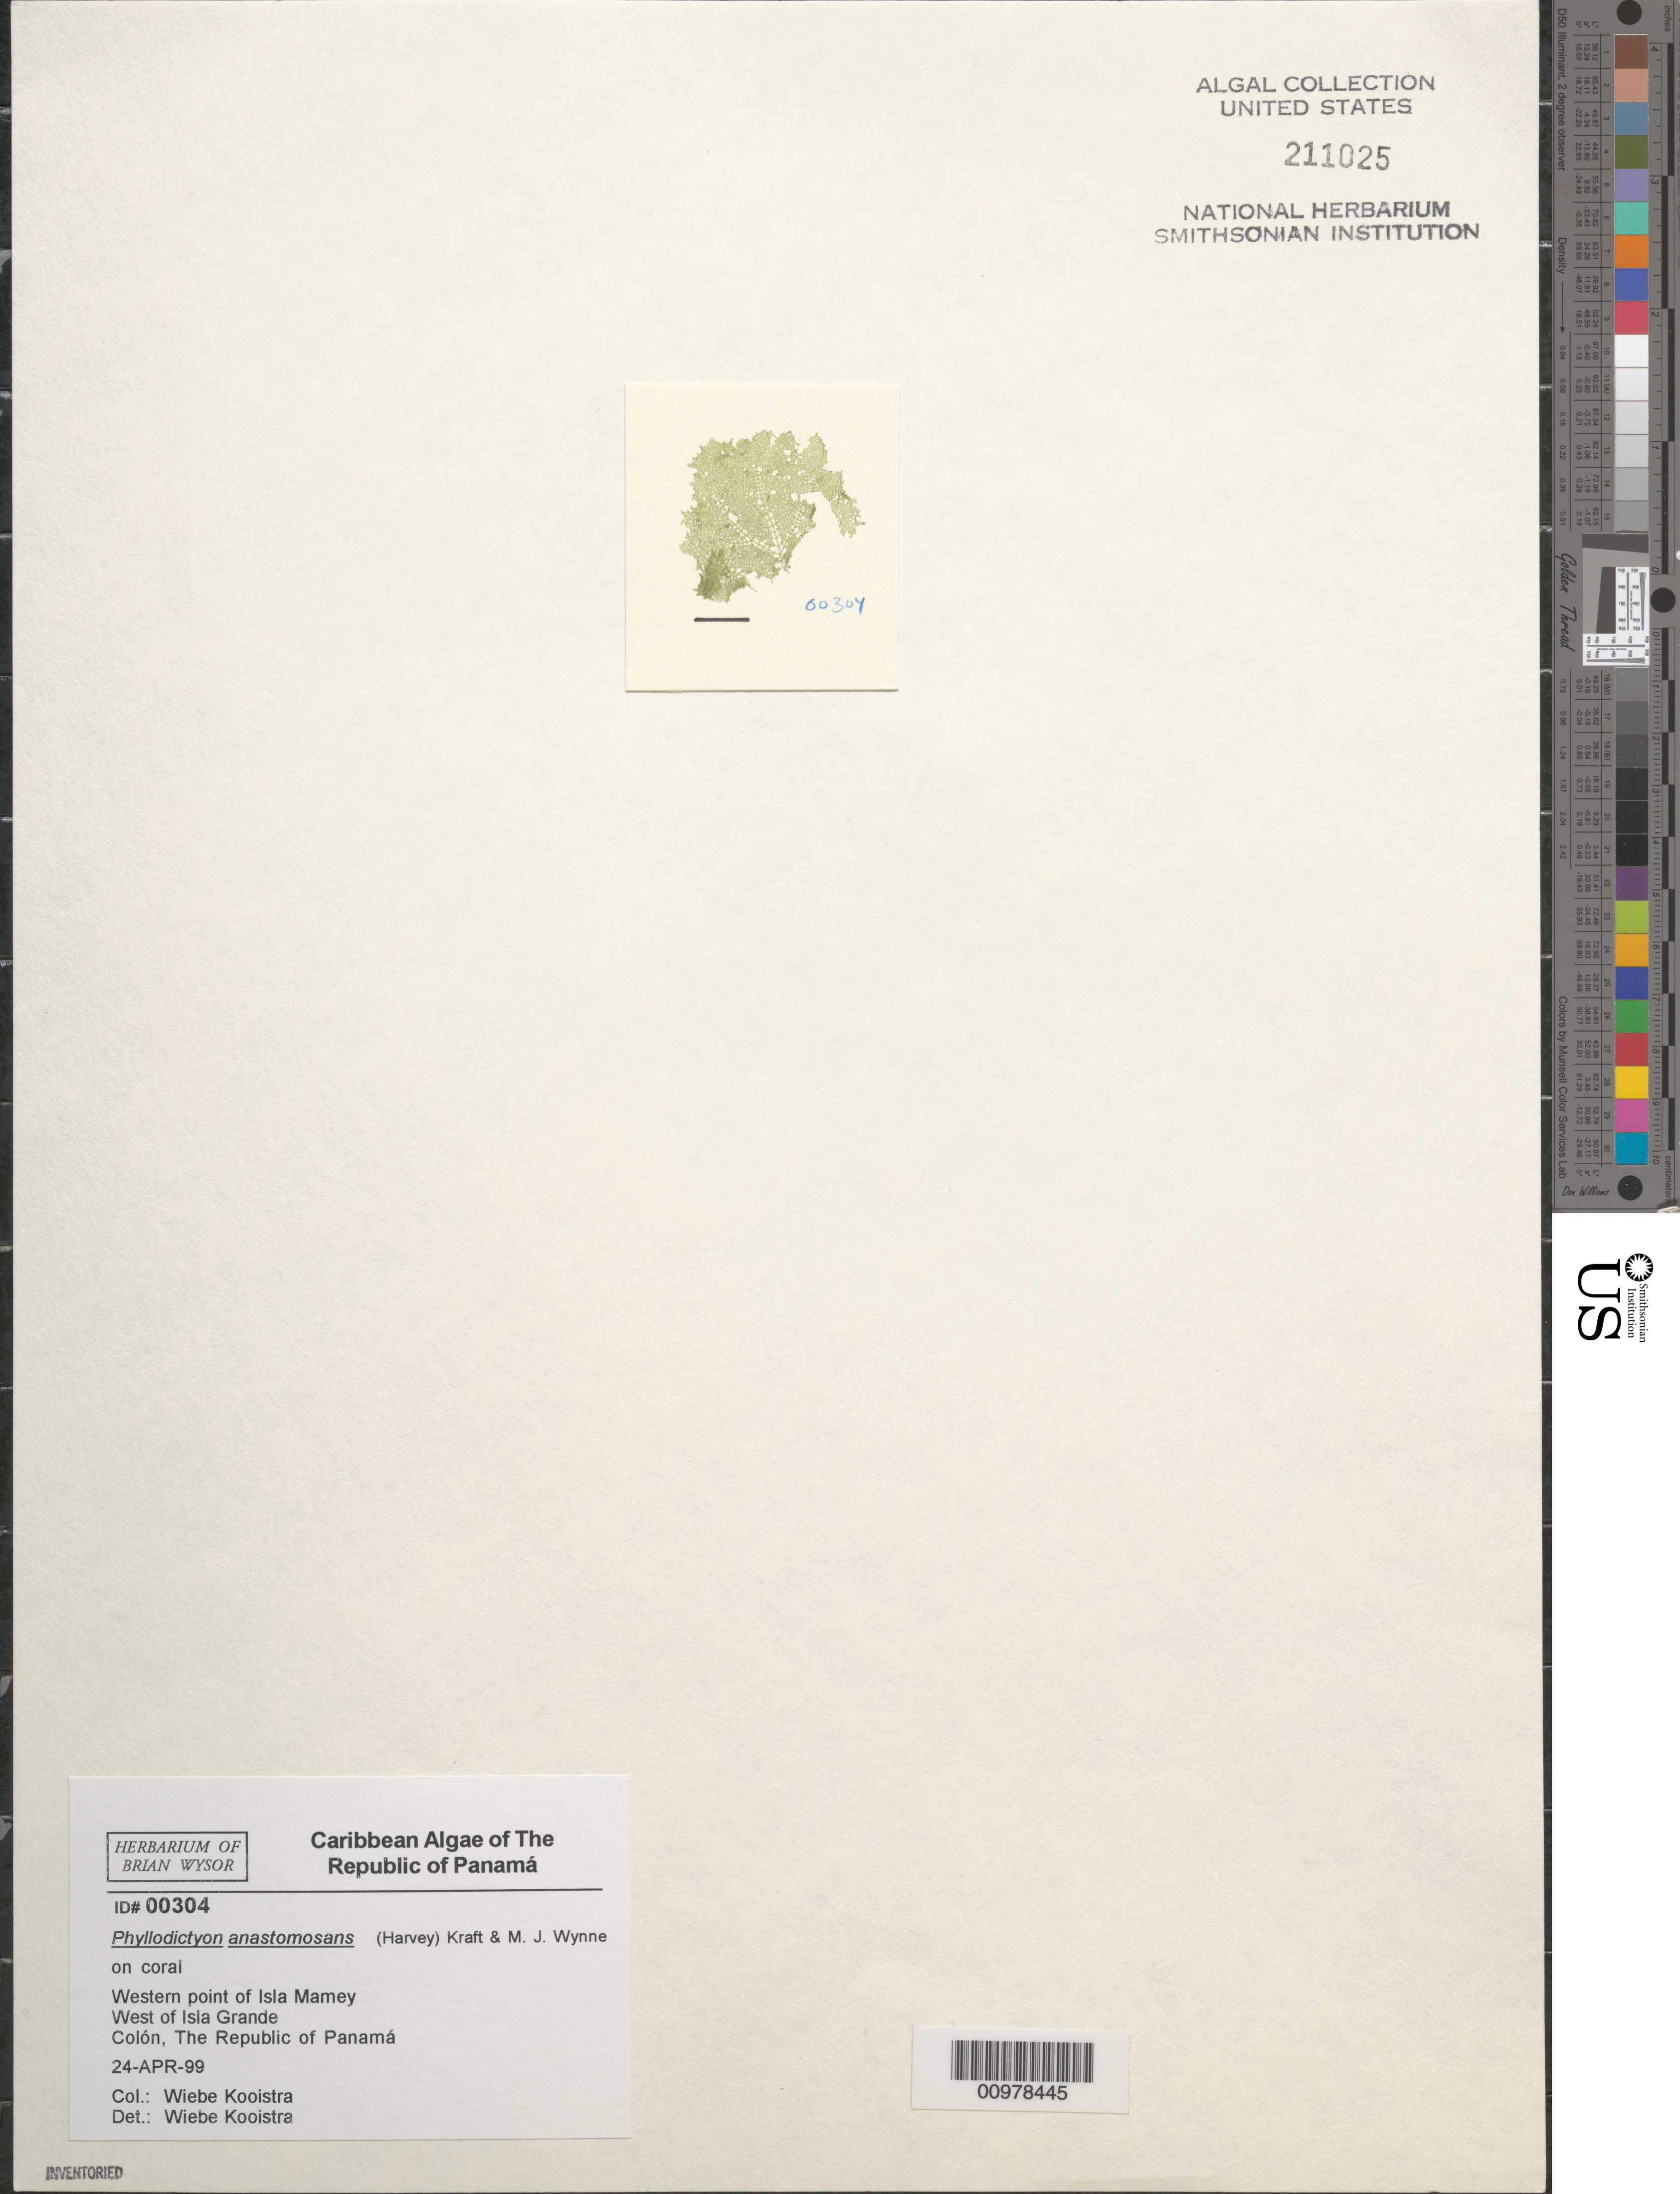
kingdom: Plantae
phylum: Chlorophyta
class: Ulvophyceae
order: Siphonocladales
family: Boodleaceae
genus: Phyllodictyon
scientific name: Phyllodictyon anastomosans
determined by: Kooistra, Wiebe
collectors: W. Kooistra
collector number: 00304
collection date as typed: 24 Apr 1999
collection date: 1999-04-24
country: Panama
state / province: Colón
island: Marney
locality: Western point of Isla Marney, west of Isla Grande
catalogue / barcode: US 211025